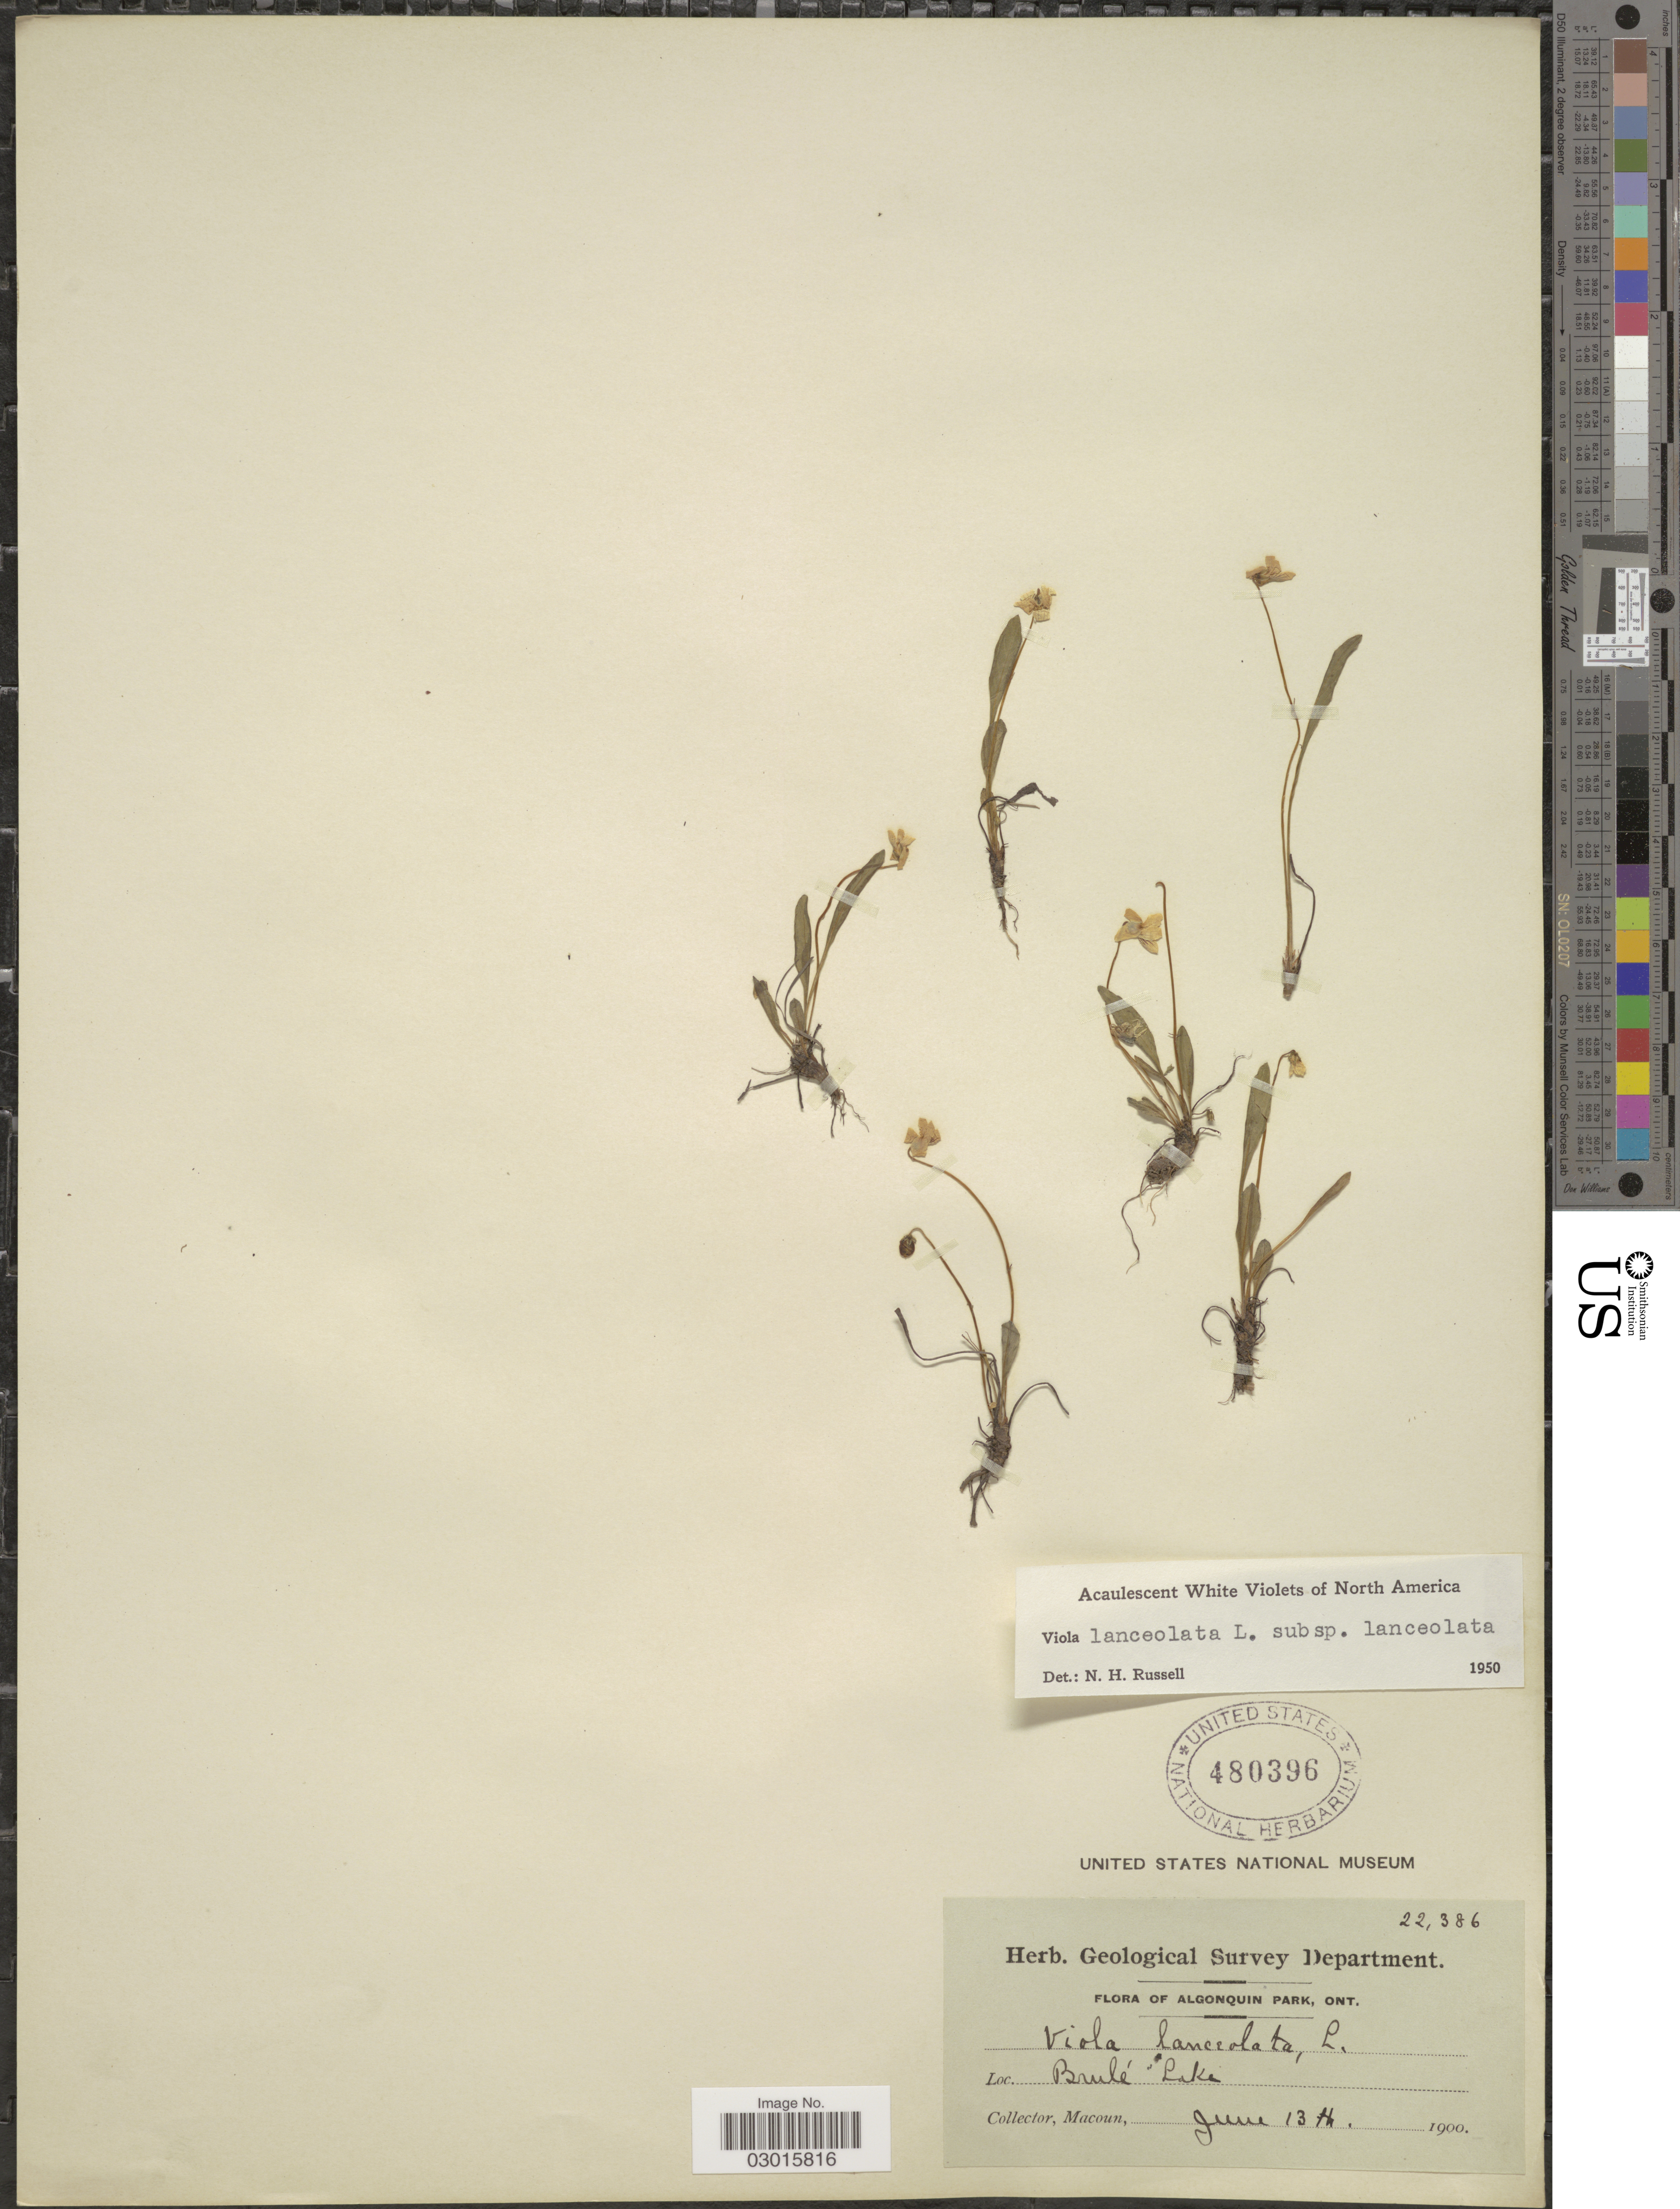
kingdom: Plantae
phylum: Tracheophyta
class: Magnoliopsida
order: Malpighiales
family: Violaceae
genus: Viola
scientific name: Viola lanceolata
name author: L.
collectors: -- Macoun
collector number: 22386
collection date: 1900-06-13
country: Canada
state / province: Ontario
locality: Algonquin Park, Brulé Lake.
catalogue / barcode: US 480396